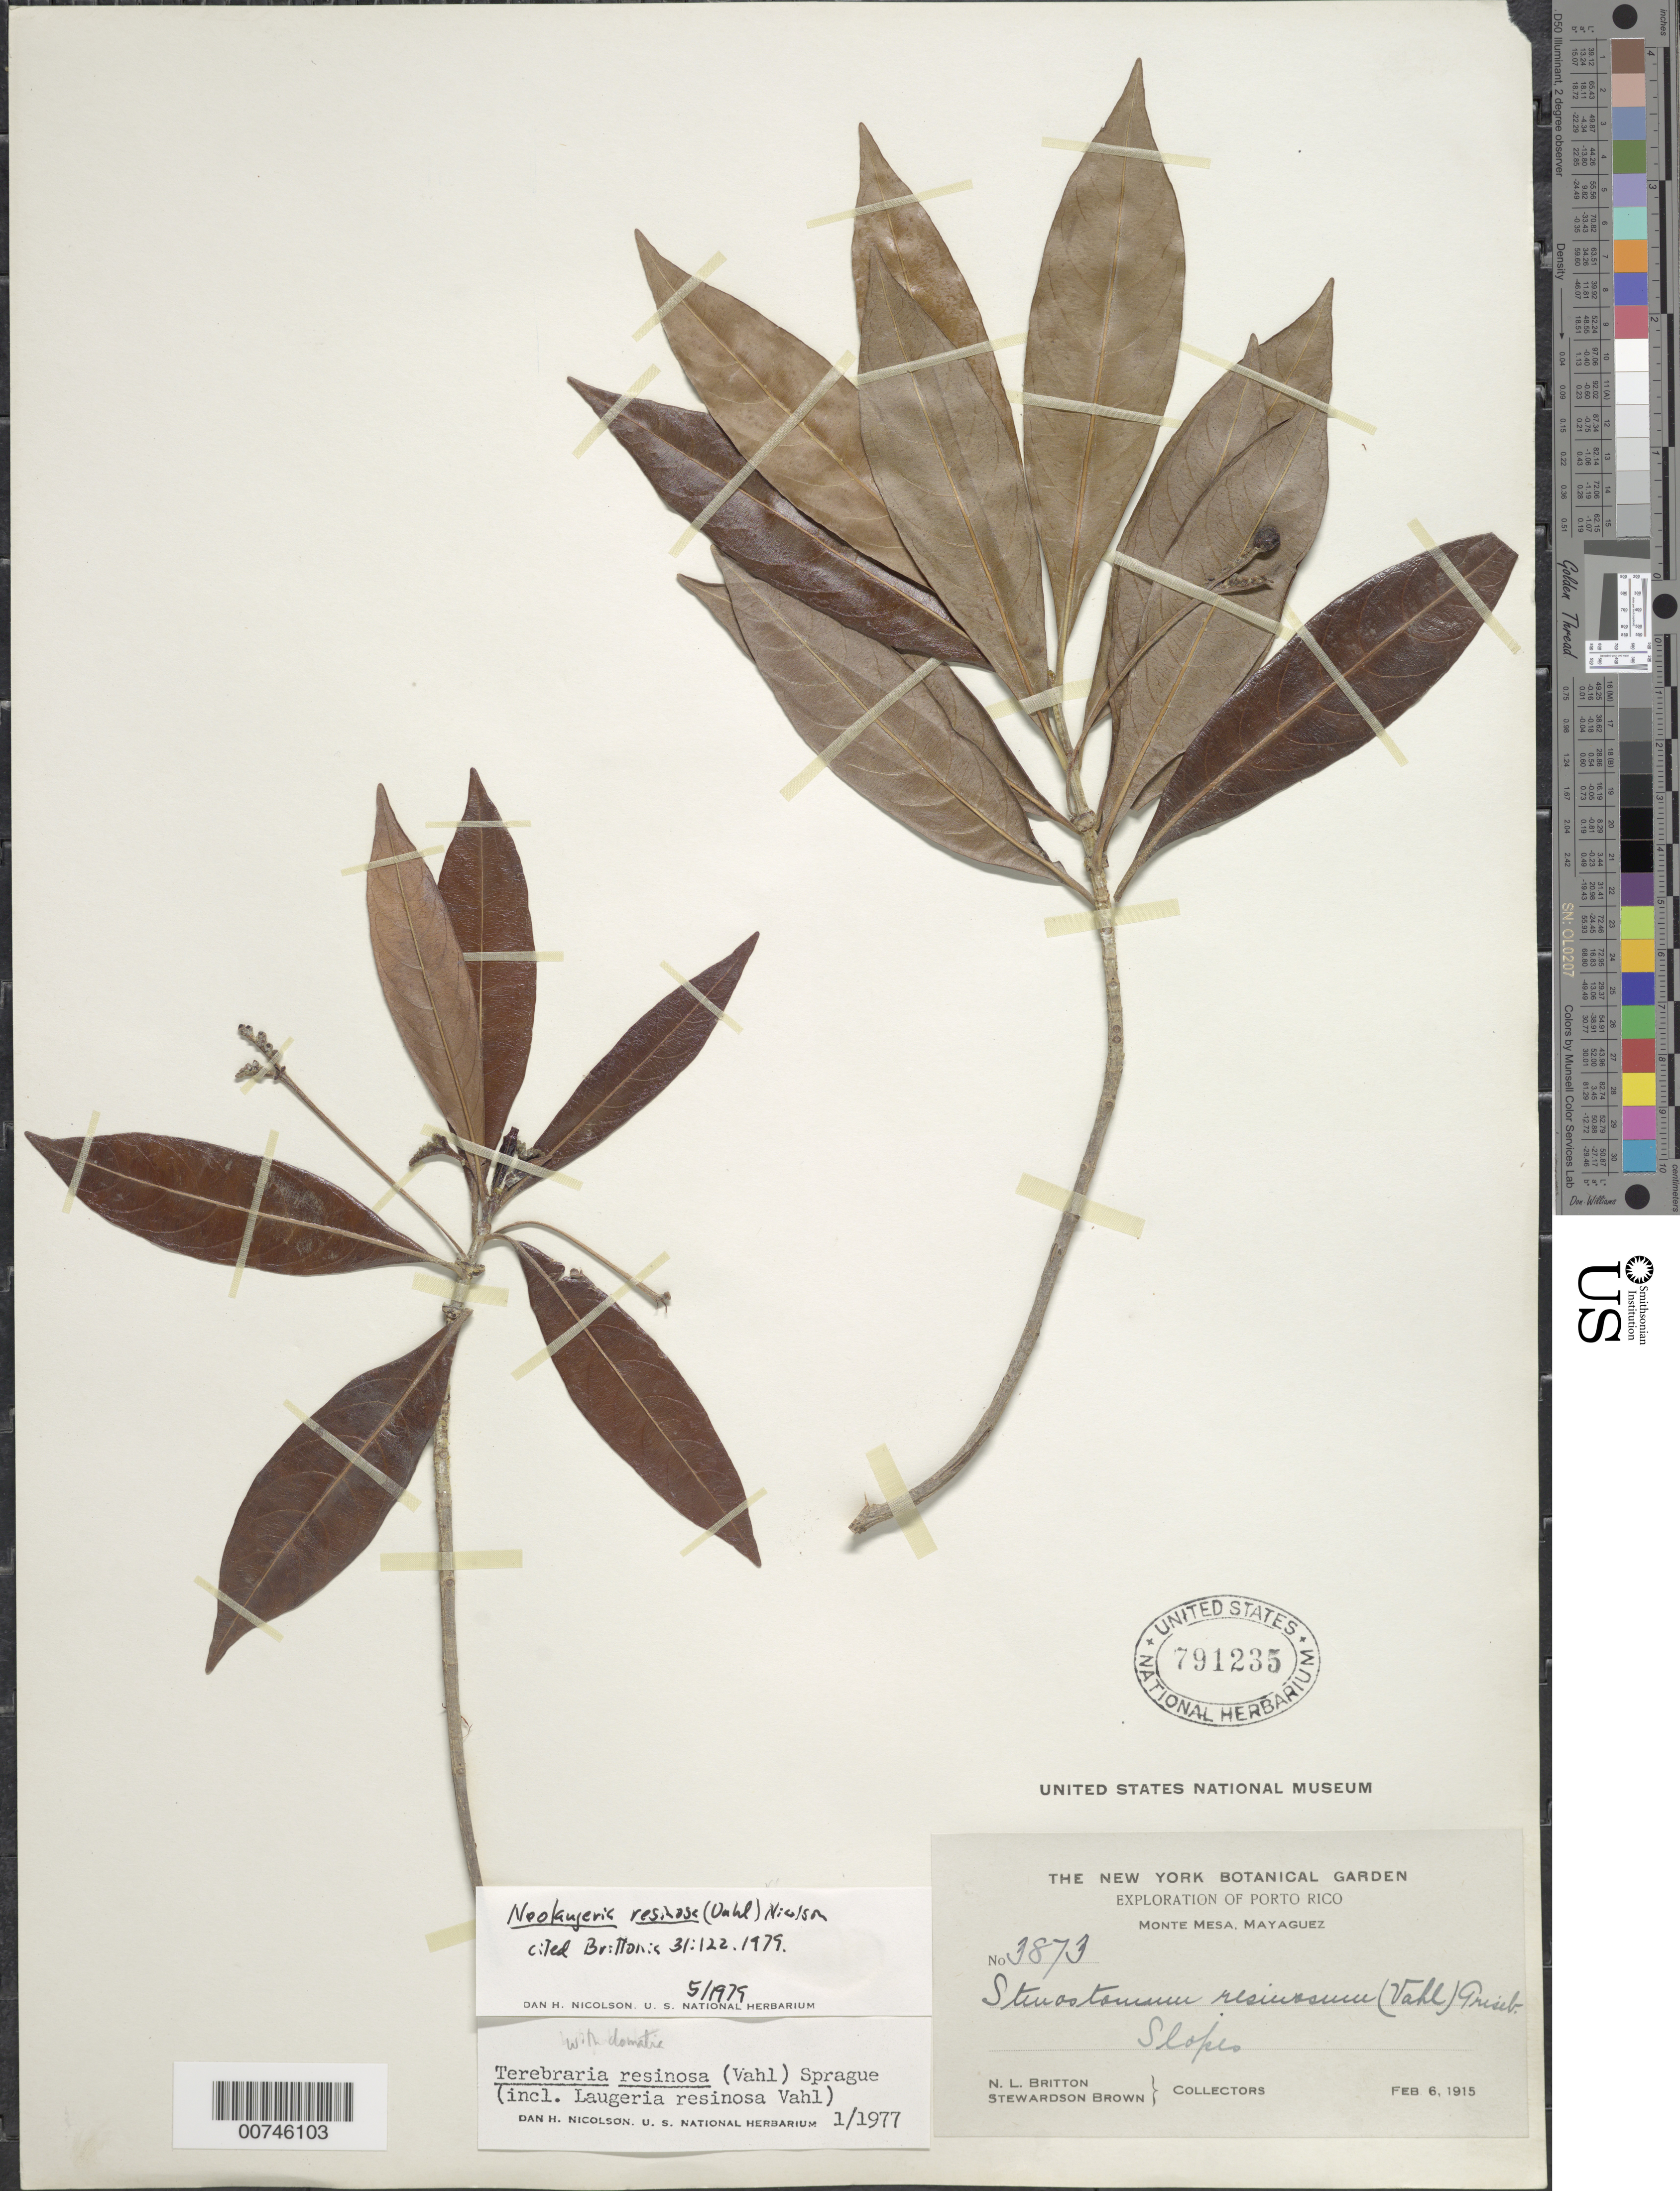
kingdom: Plantae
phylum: Tracheophyta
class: Magnoliopsida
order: Gentianales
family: Rubiaceae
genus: Stenostomum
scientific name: Stenostomum resinosum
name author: (Vahl) Griseb.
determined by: Nicolson, Dan H.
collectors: N. Britton & S. Brown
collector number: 3873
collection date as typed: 06 Feb 1915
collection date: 1915-02-06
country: Puerto Rico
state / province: Mayagüez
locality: Monte Mesa, Mayaguez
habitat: Slopes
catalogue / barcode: US 791235